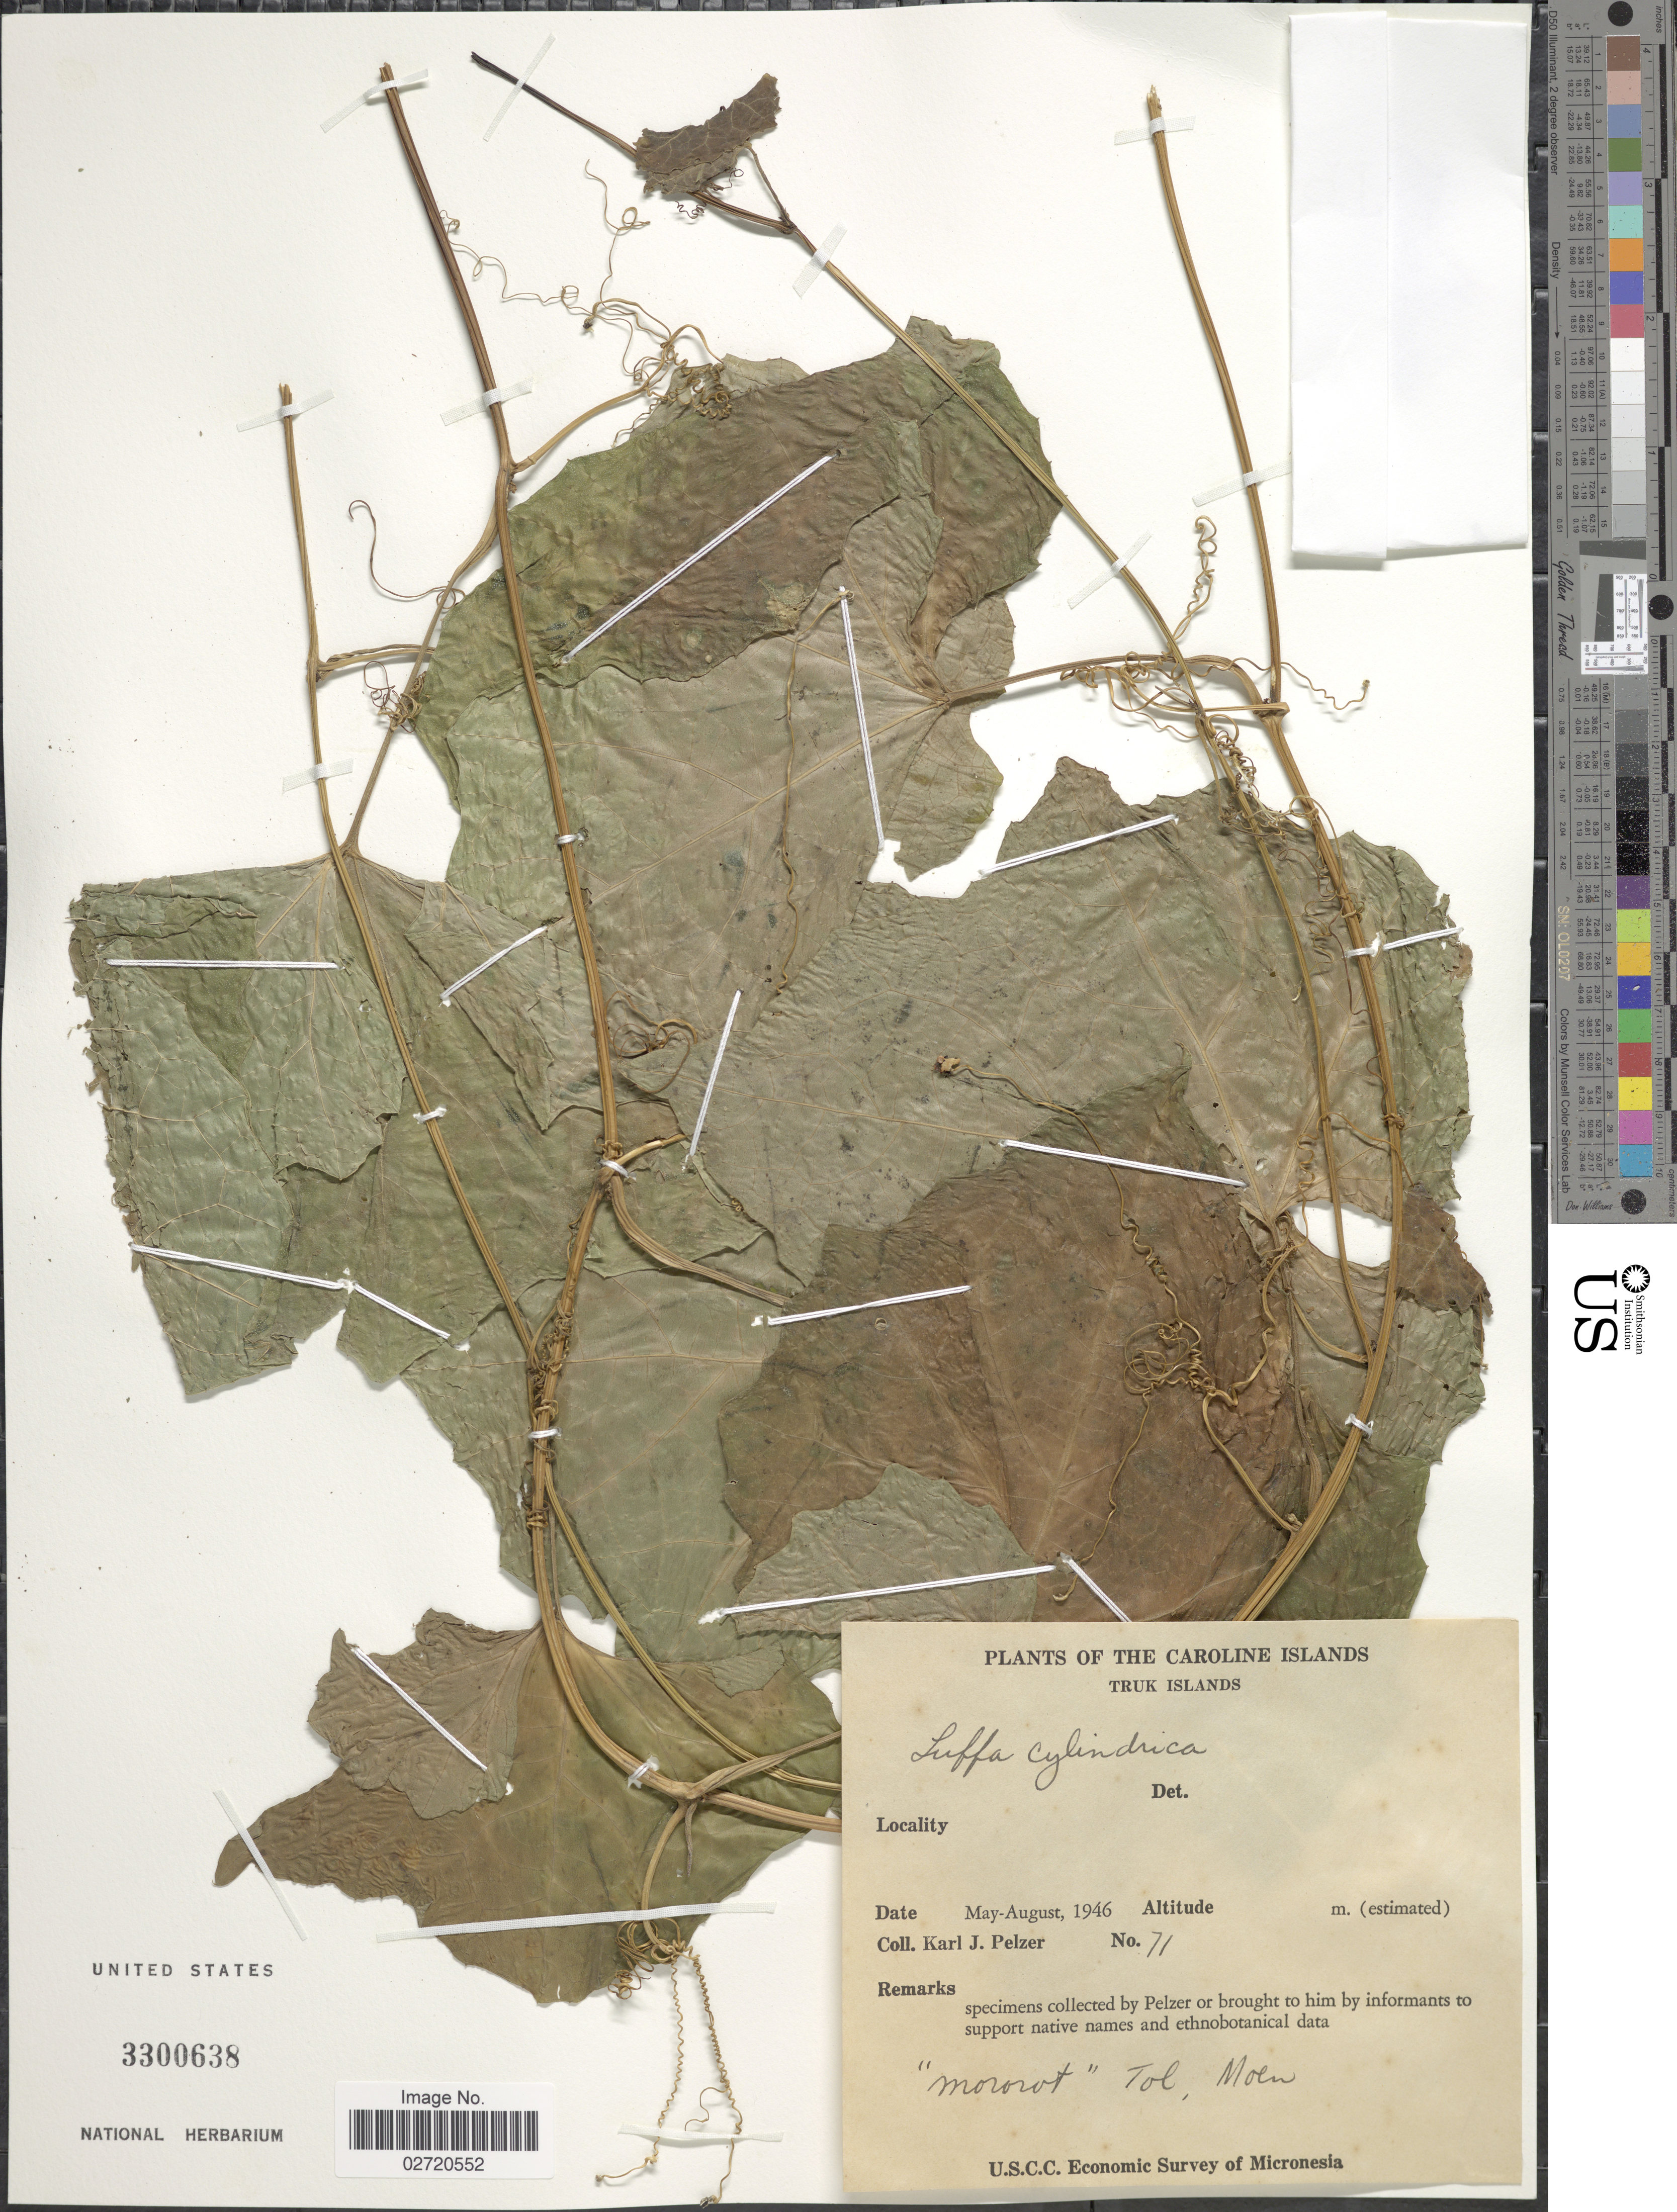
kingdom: Plantae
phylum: Tracheophyta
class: Magnoliopsida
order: Cucurbitales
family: Cucurbitaceae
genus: Luffa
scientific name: Luffa aegyptiaca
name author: Mill.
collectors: K. J. Pelzer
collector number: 71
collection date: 1946-05/1946-08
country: Micronesia, Federated States of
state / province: Truk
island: Tol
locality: Caroline Islands. "Mororot" Tol, Moen [interpreted]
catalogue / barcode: US 3300638